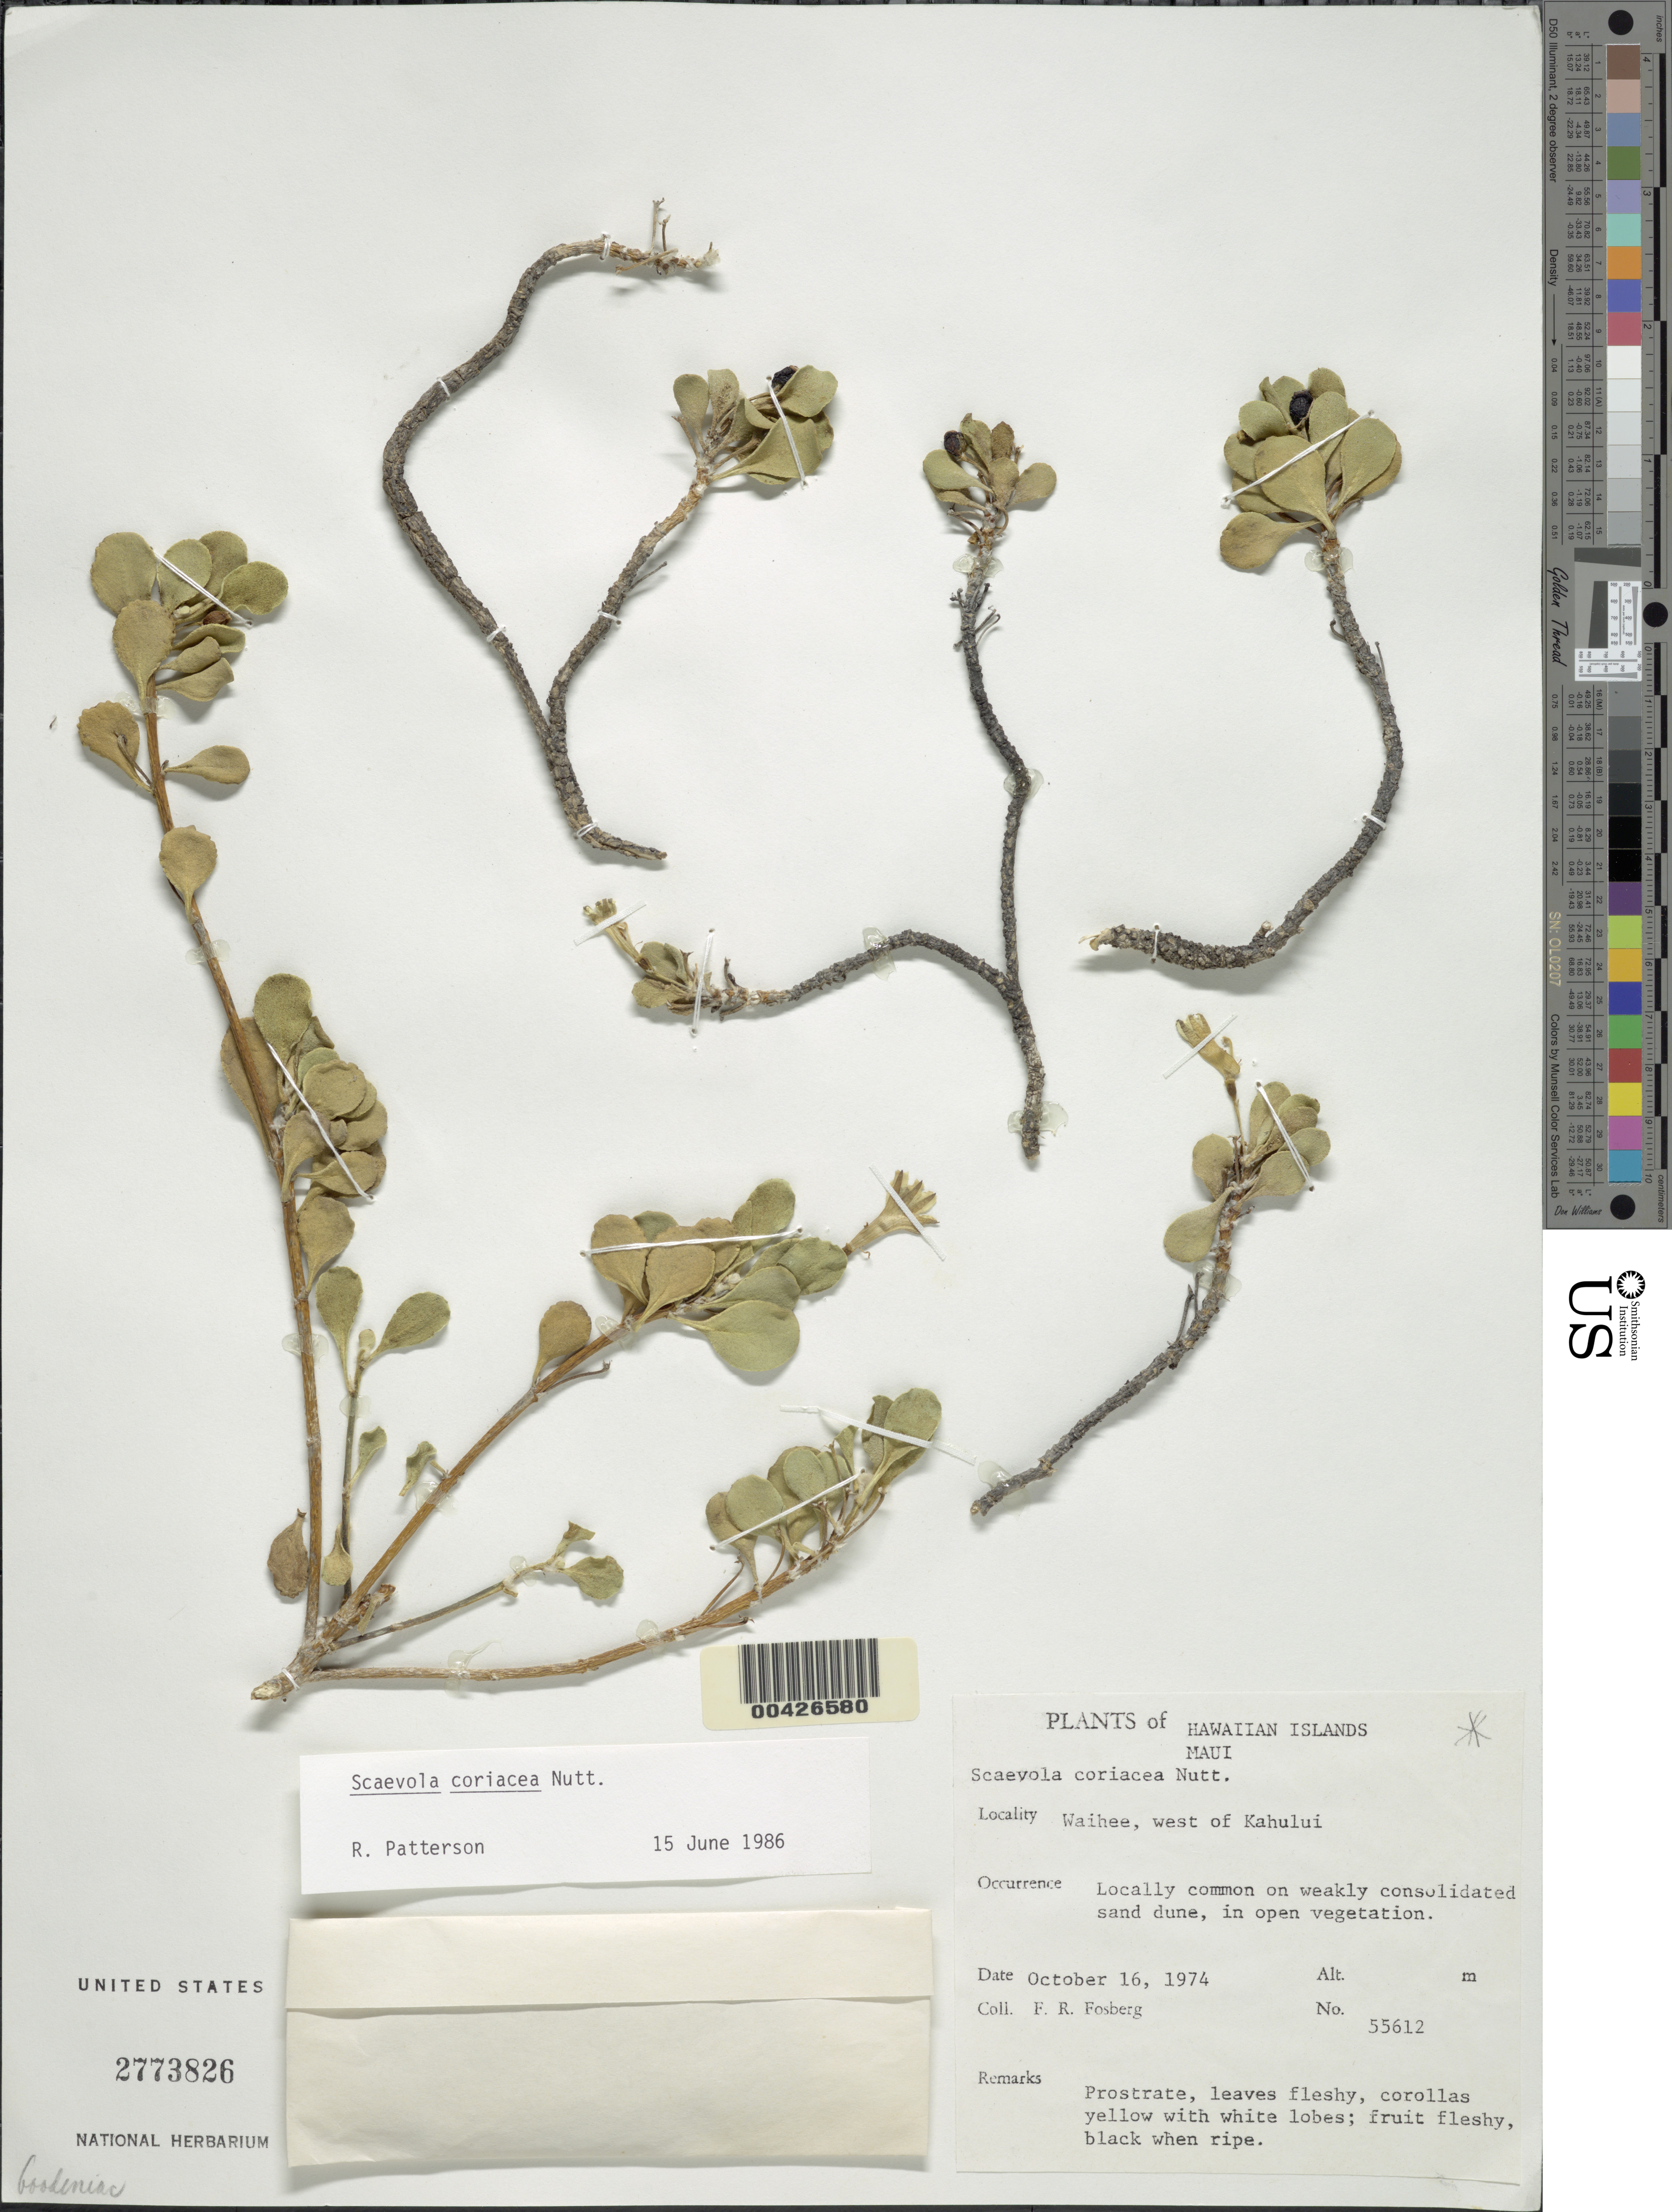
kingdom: Plantae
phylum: Tracheophyta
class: Magnoliopsida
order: Asterales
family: Goodeniaceae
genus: Scaevola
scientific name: Scaevola coriacea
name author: Nutt.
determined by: Patterson, R.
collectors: F. R. Fosberg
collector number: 55612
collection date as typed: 16 Oct 1974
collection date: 1974-10-16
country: United States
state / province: Hawaii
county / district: Maui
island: Maui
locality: Waihee, west of Kahului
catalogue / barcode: US 2773826